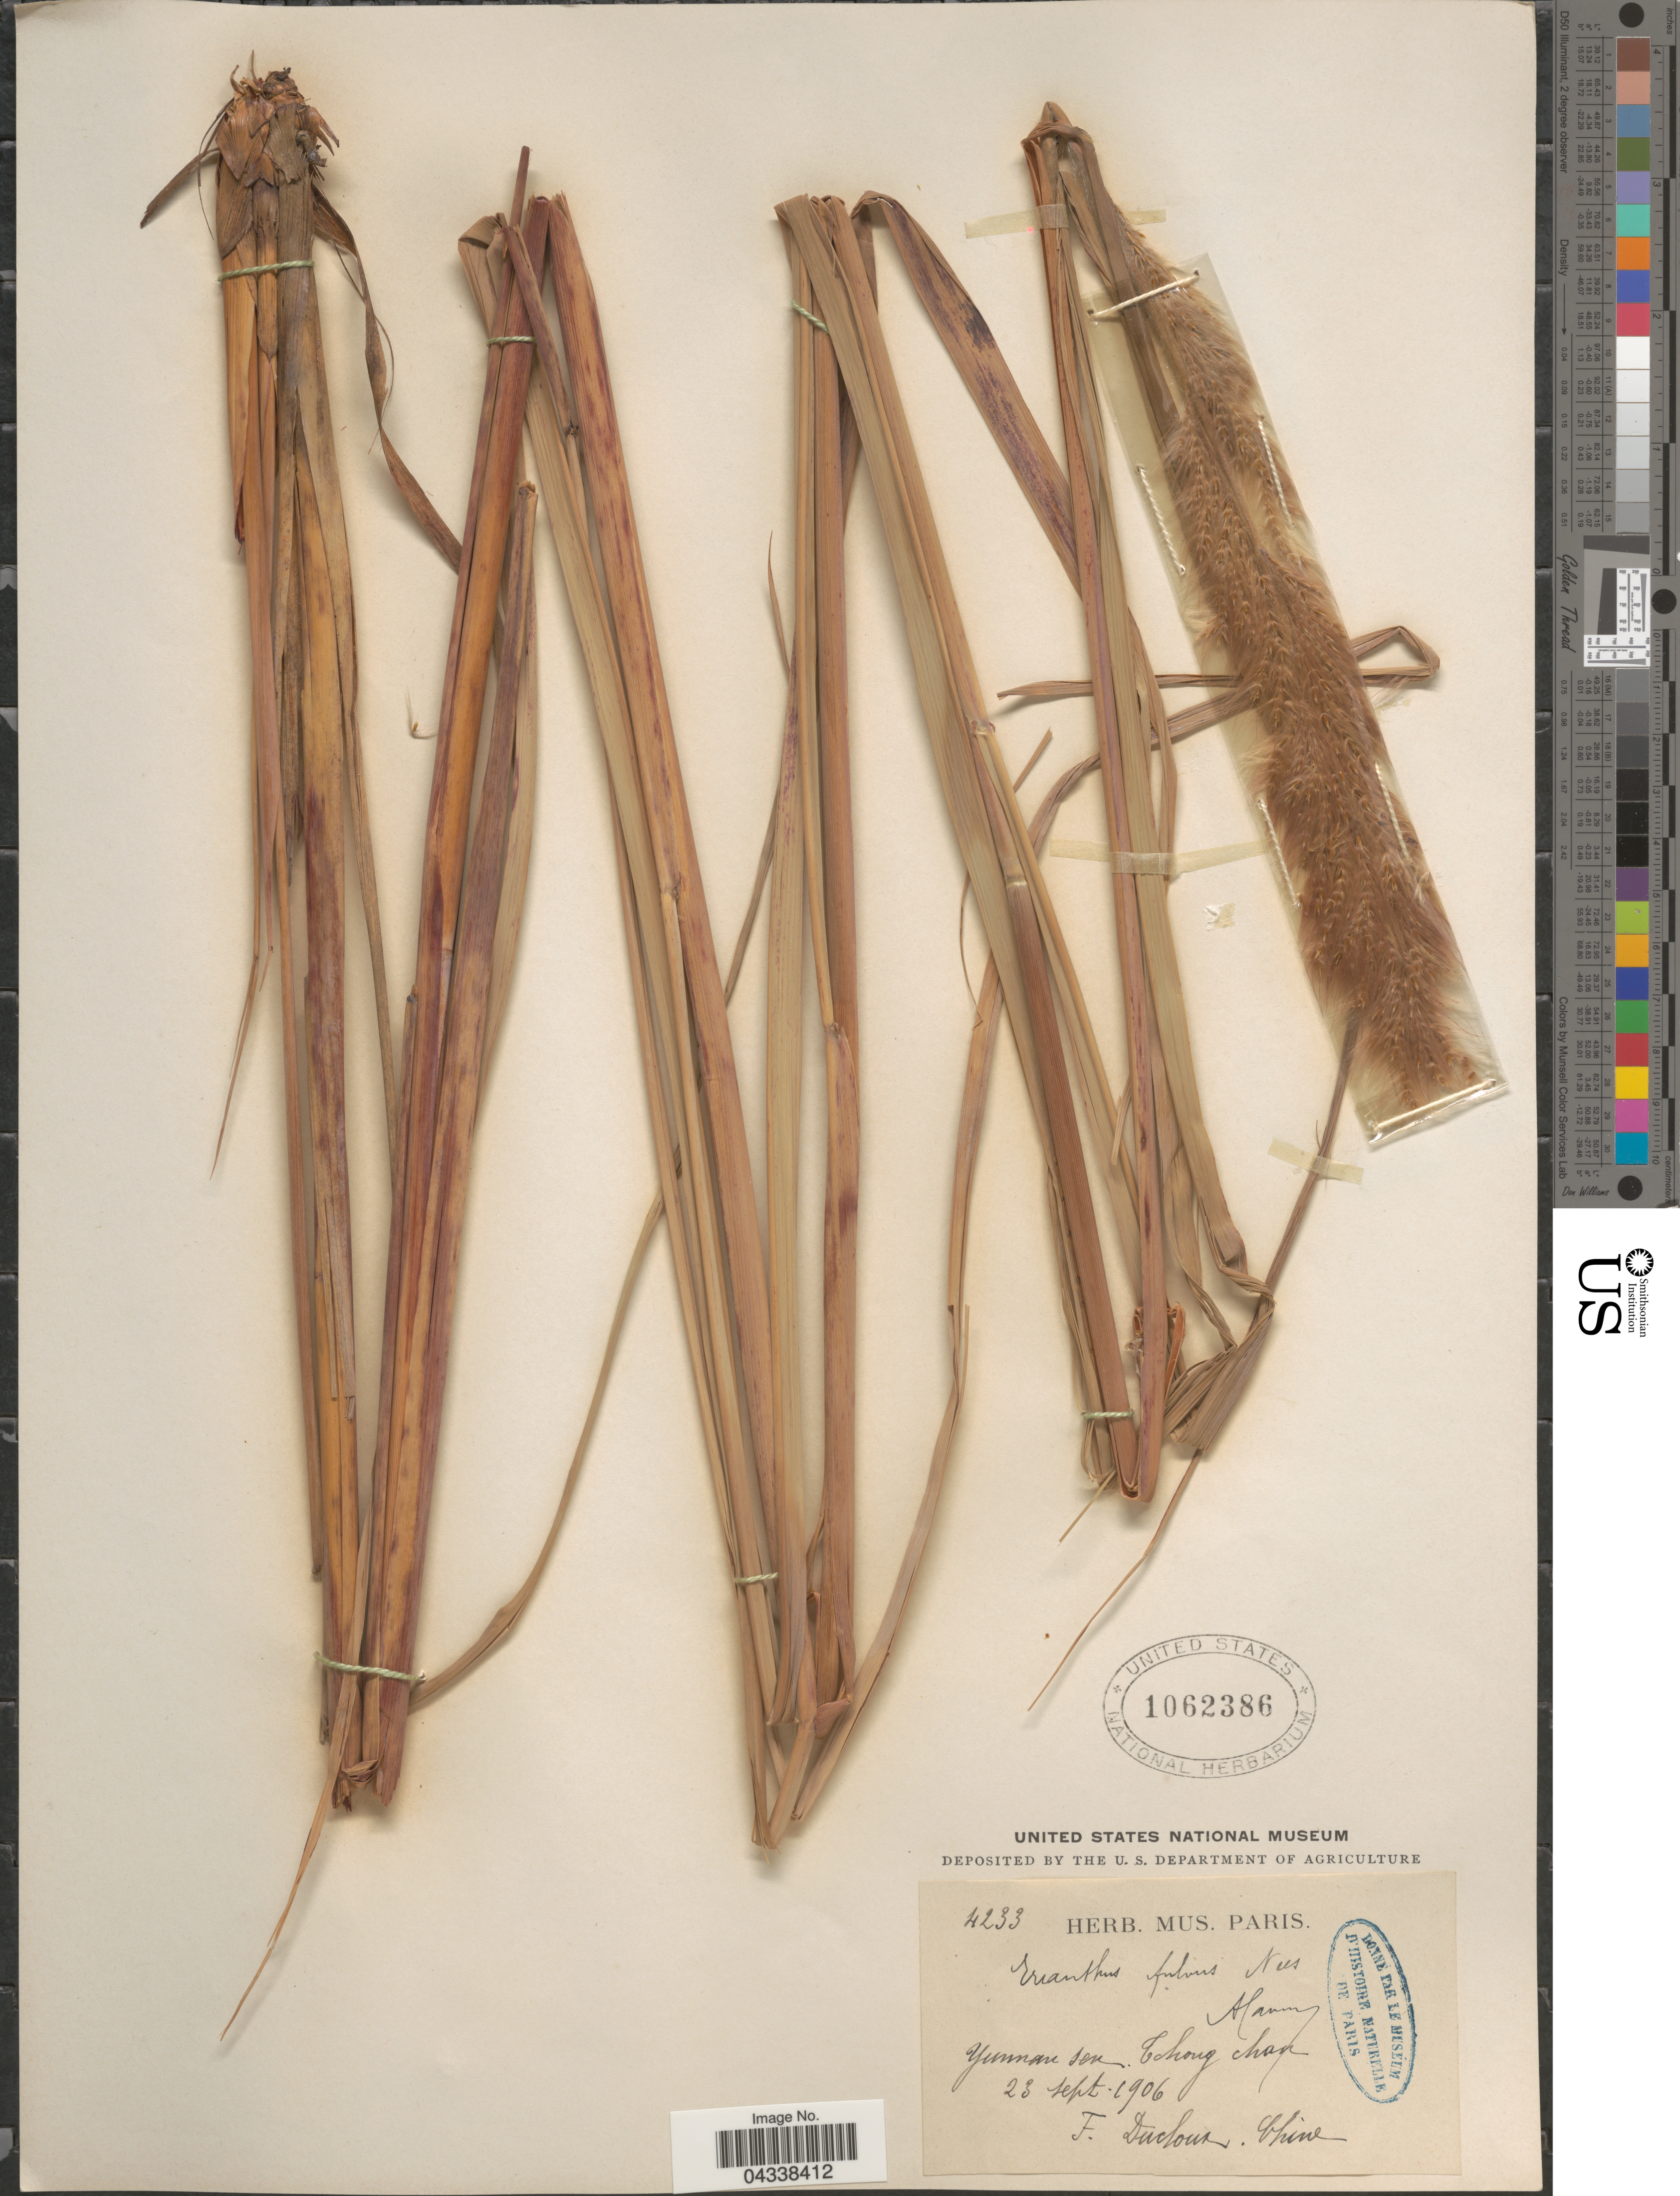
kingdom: Plantae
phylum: Tracheophyta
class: Liliopsida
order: Poales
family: Poaceae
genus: Saccharum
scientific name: Saccharum rufipilum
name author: Steud.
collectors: F. Ducloux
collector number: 4233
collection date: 1906-09-23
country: China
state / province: Yunnan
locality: Yunnan sen. Tchong chan.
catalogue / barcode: US 1062386